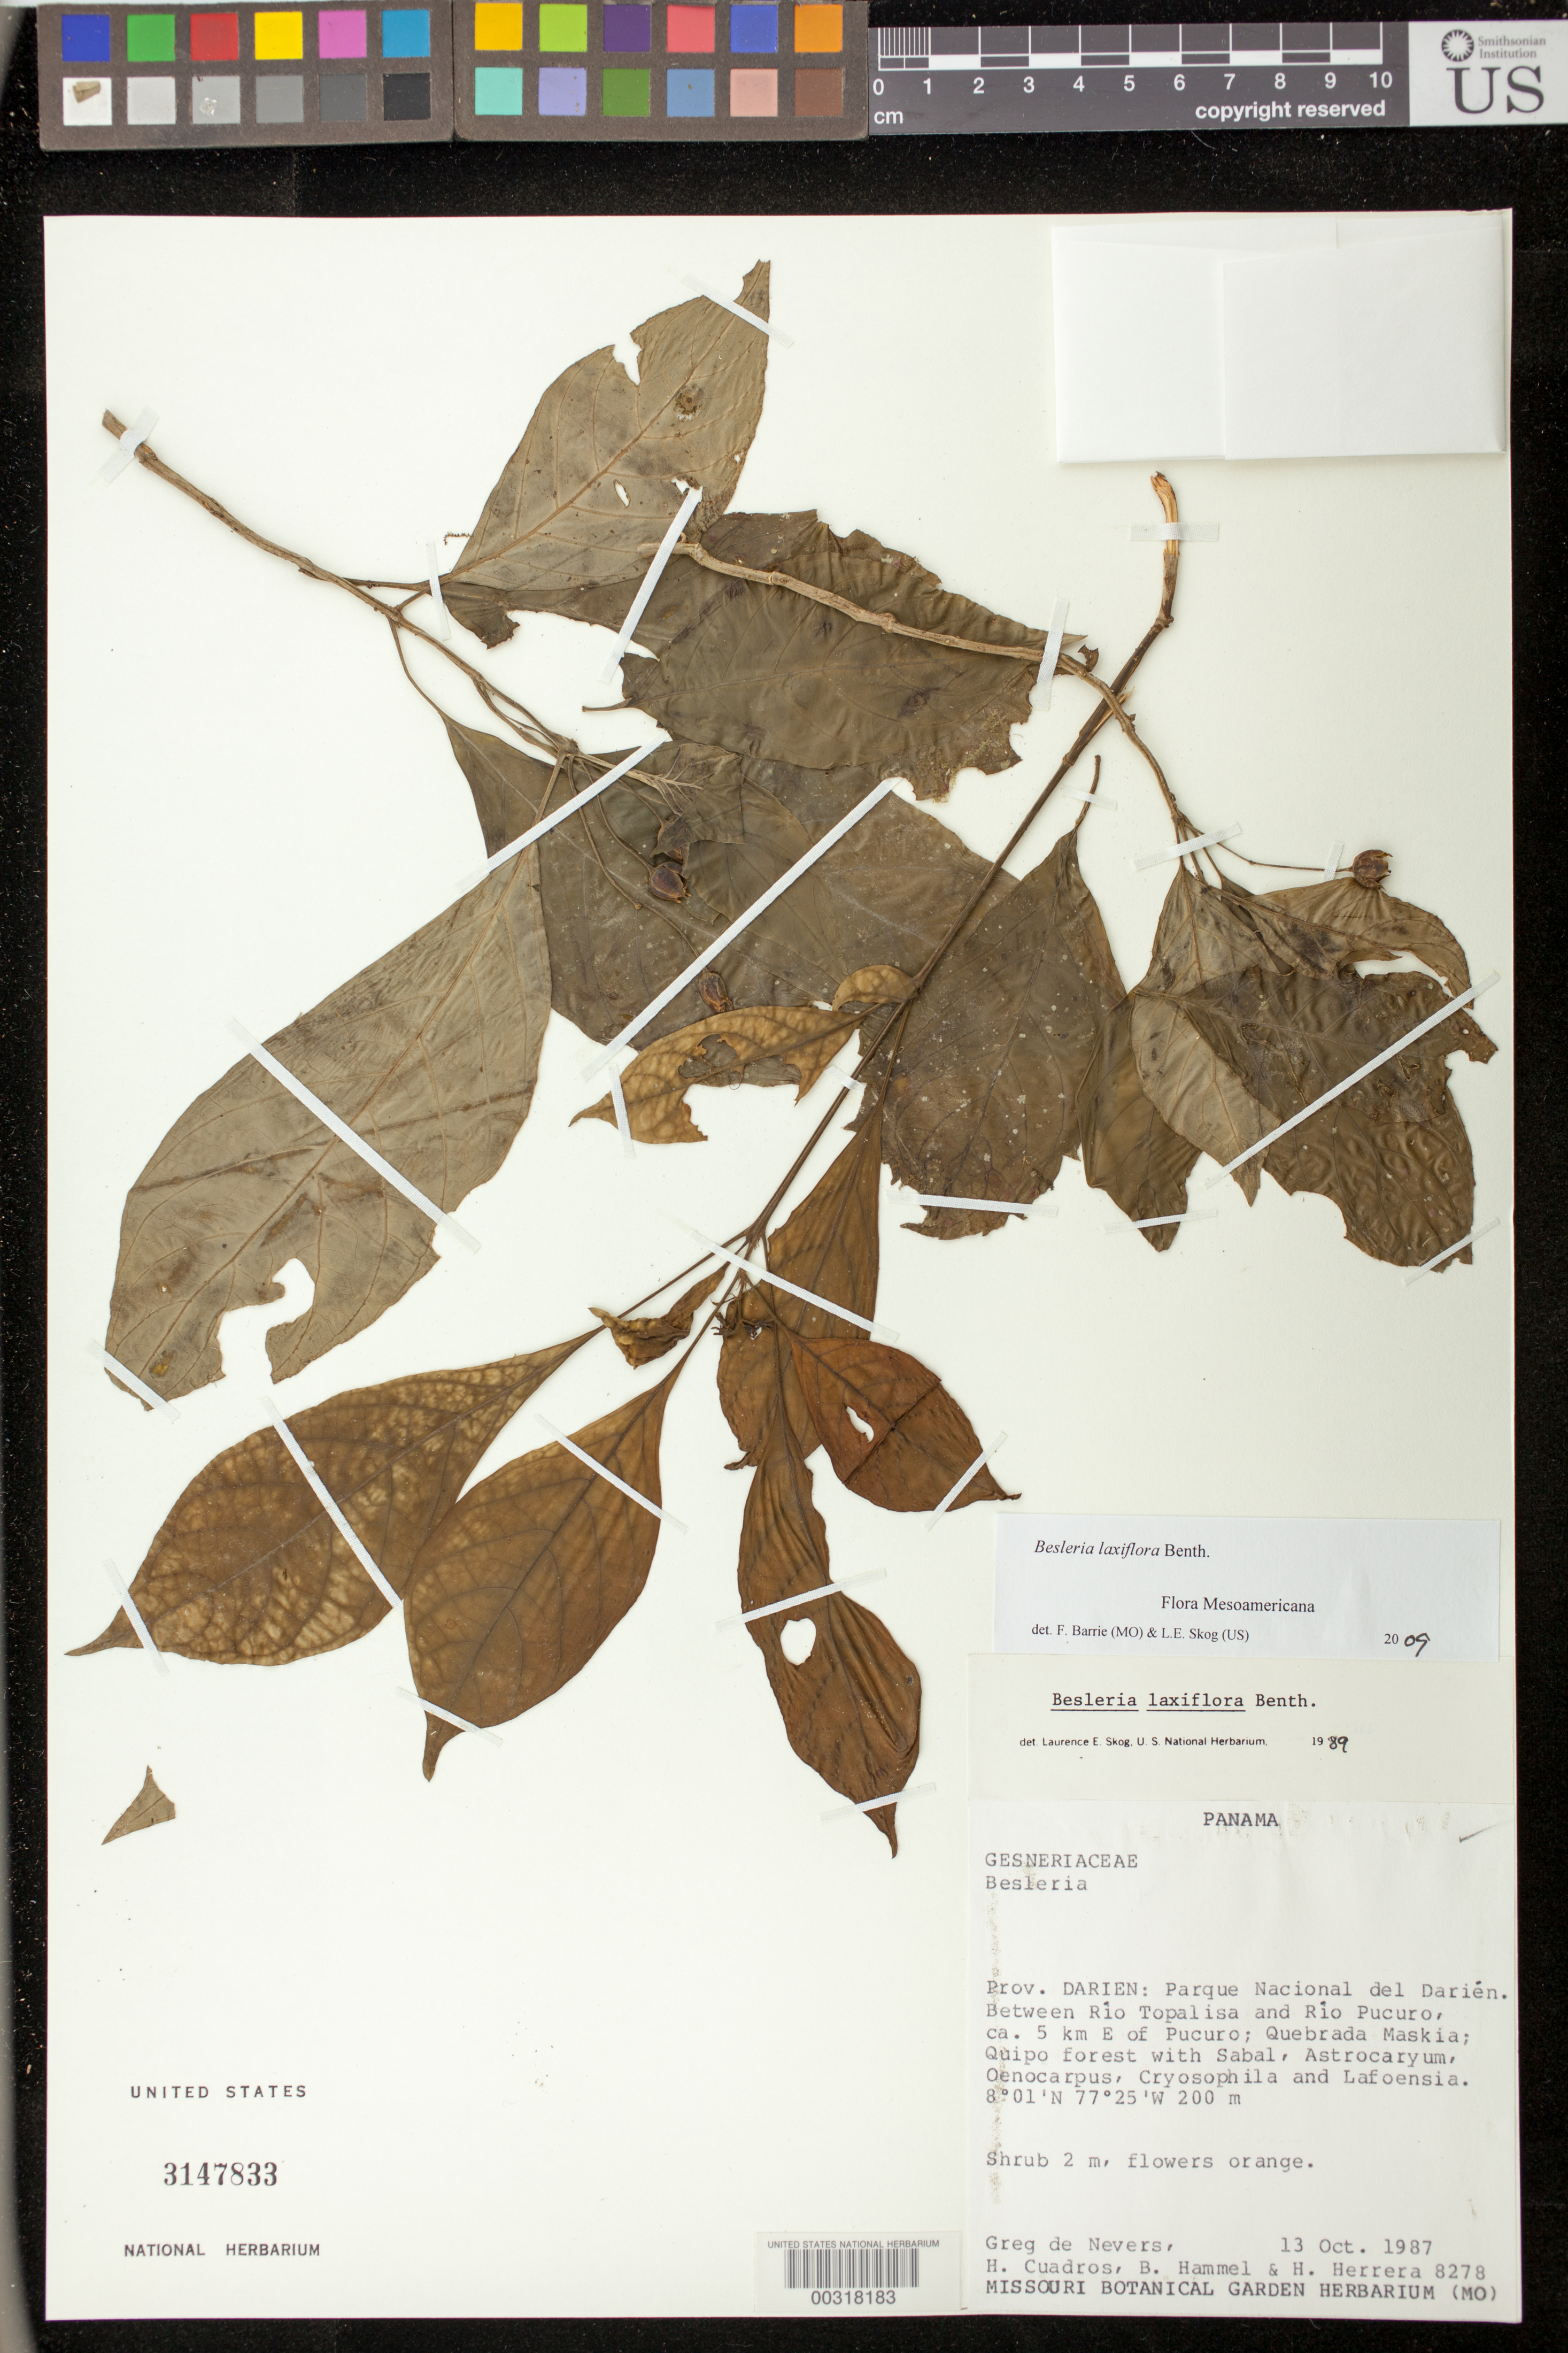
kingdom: Plantae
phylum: Tracheophyta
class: Magnoliopsida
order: Lamiales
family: Gesneriaceae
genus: Besleria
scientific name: Besleria laxiflora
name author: Benth.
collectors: G. C. de Nevers, H. Cuadros, B. Hammel & H. Herrera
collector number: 8278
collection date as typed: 13 Oct 1987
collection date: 1987-10-13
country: Panama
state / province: Darién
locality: Parque Nacional del Darien, between Rio Topalisa and Rio Pucuro, ca 5 km E of Pucuro, Quebrada Maskia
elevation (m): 200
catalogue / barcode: US 3147833